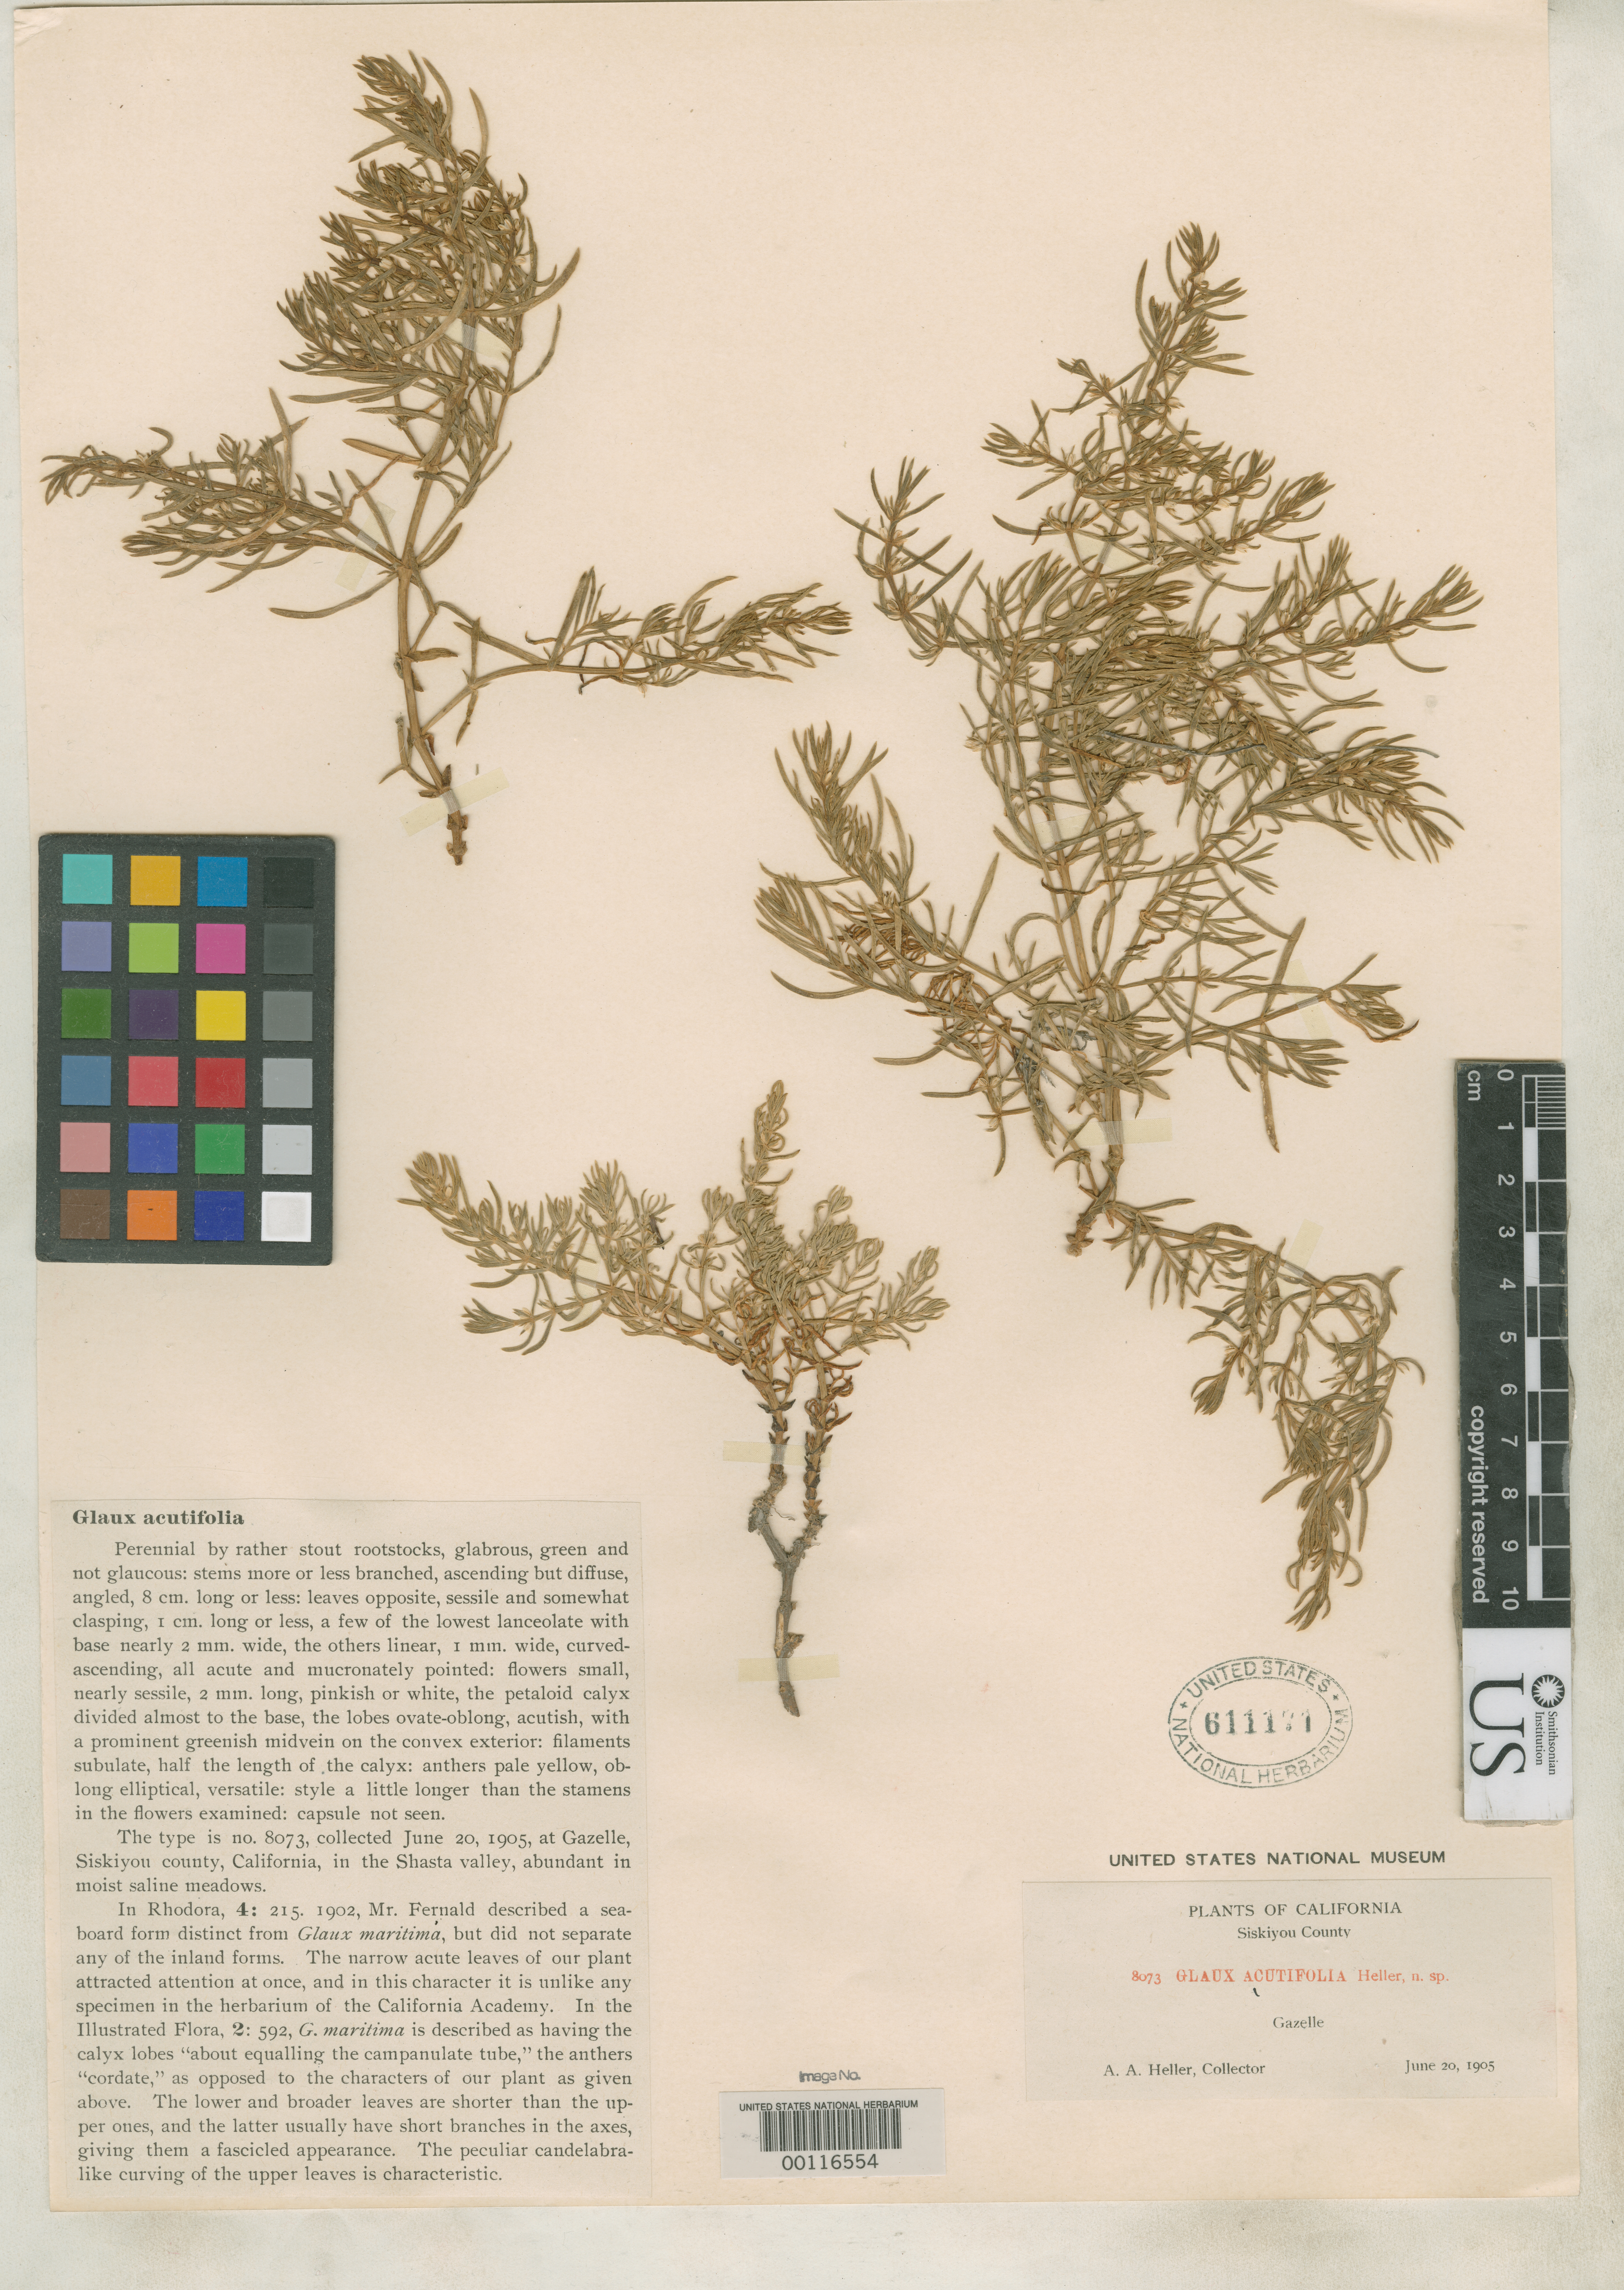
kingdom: Plantae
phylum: Tracheophyta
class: Magnoliopsida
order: Ericales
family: Primulaceae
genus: Glaux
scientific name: Glaux acutifolia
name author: A. Heller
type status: Isotype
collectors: A. A. Heller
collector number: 8073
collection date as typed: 20 Jun 1905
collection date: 1905-06-20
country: United States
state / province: California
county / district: Siskiyou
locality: Gazelle, Shasta Valley.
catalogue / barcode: US 611171